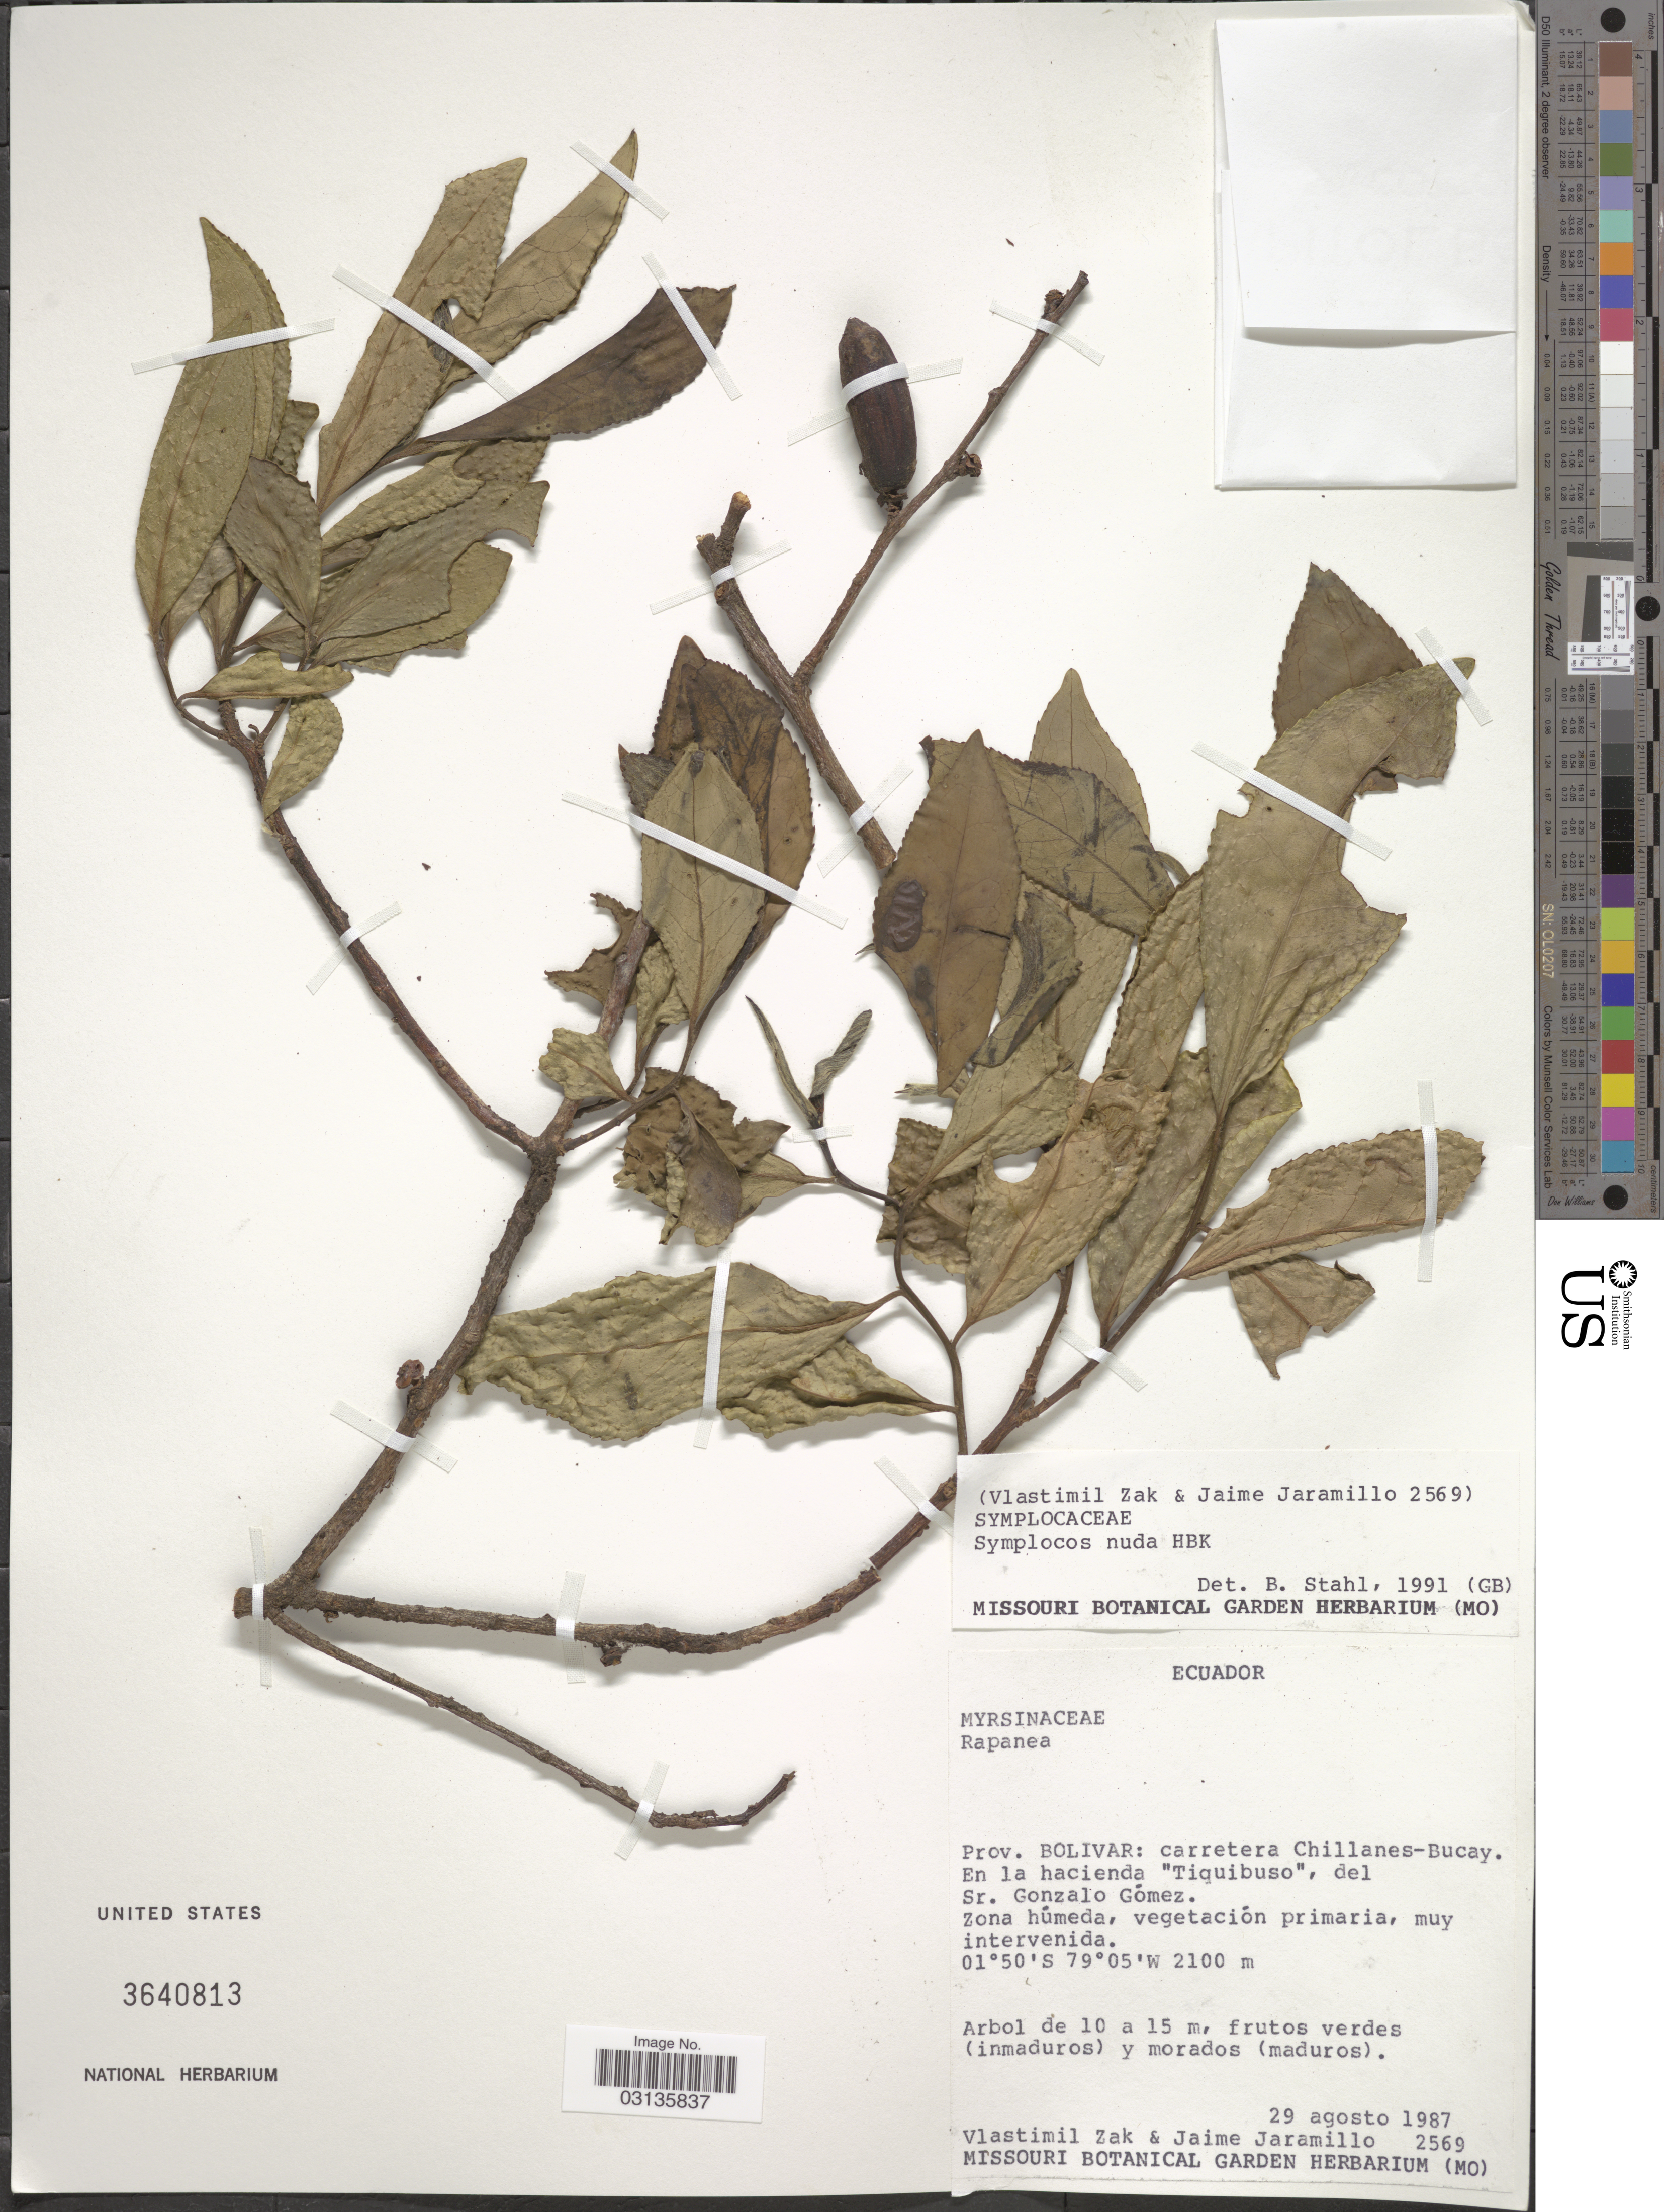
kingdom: Plantae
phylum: Tracheophyta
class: Magnoliopsida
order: Ericales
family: Symplocaceae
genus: Symplocos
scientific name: Symplocos nuda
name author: Bonpl.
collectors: V. Zak & J. Jaramillo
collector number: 2569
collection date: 1987-08-29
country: Ecuador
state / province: Bolívar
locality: Prov. Bolivar: carretera Chillanes-Bucay. En la hacienda "Tiquibuso", del Sr. Gonzalo Gómez. Zona húmeda.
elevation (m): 2100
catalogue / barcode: US 3640813